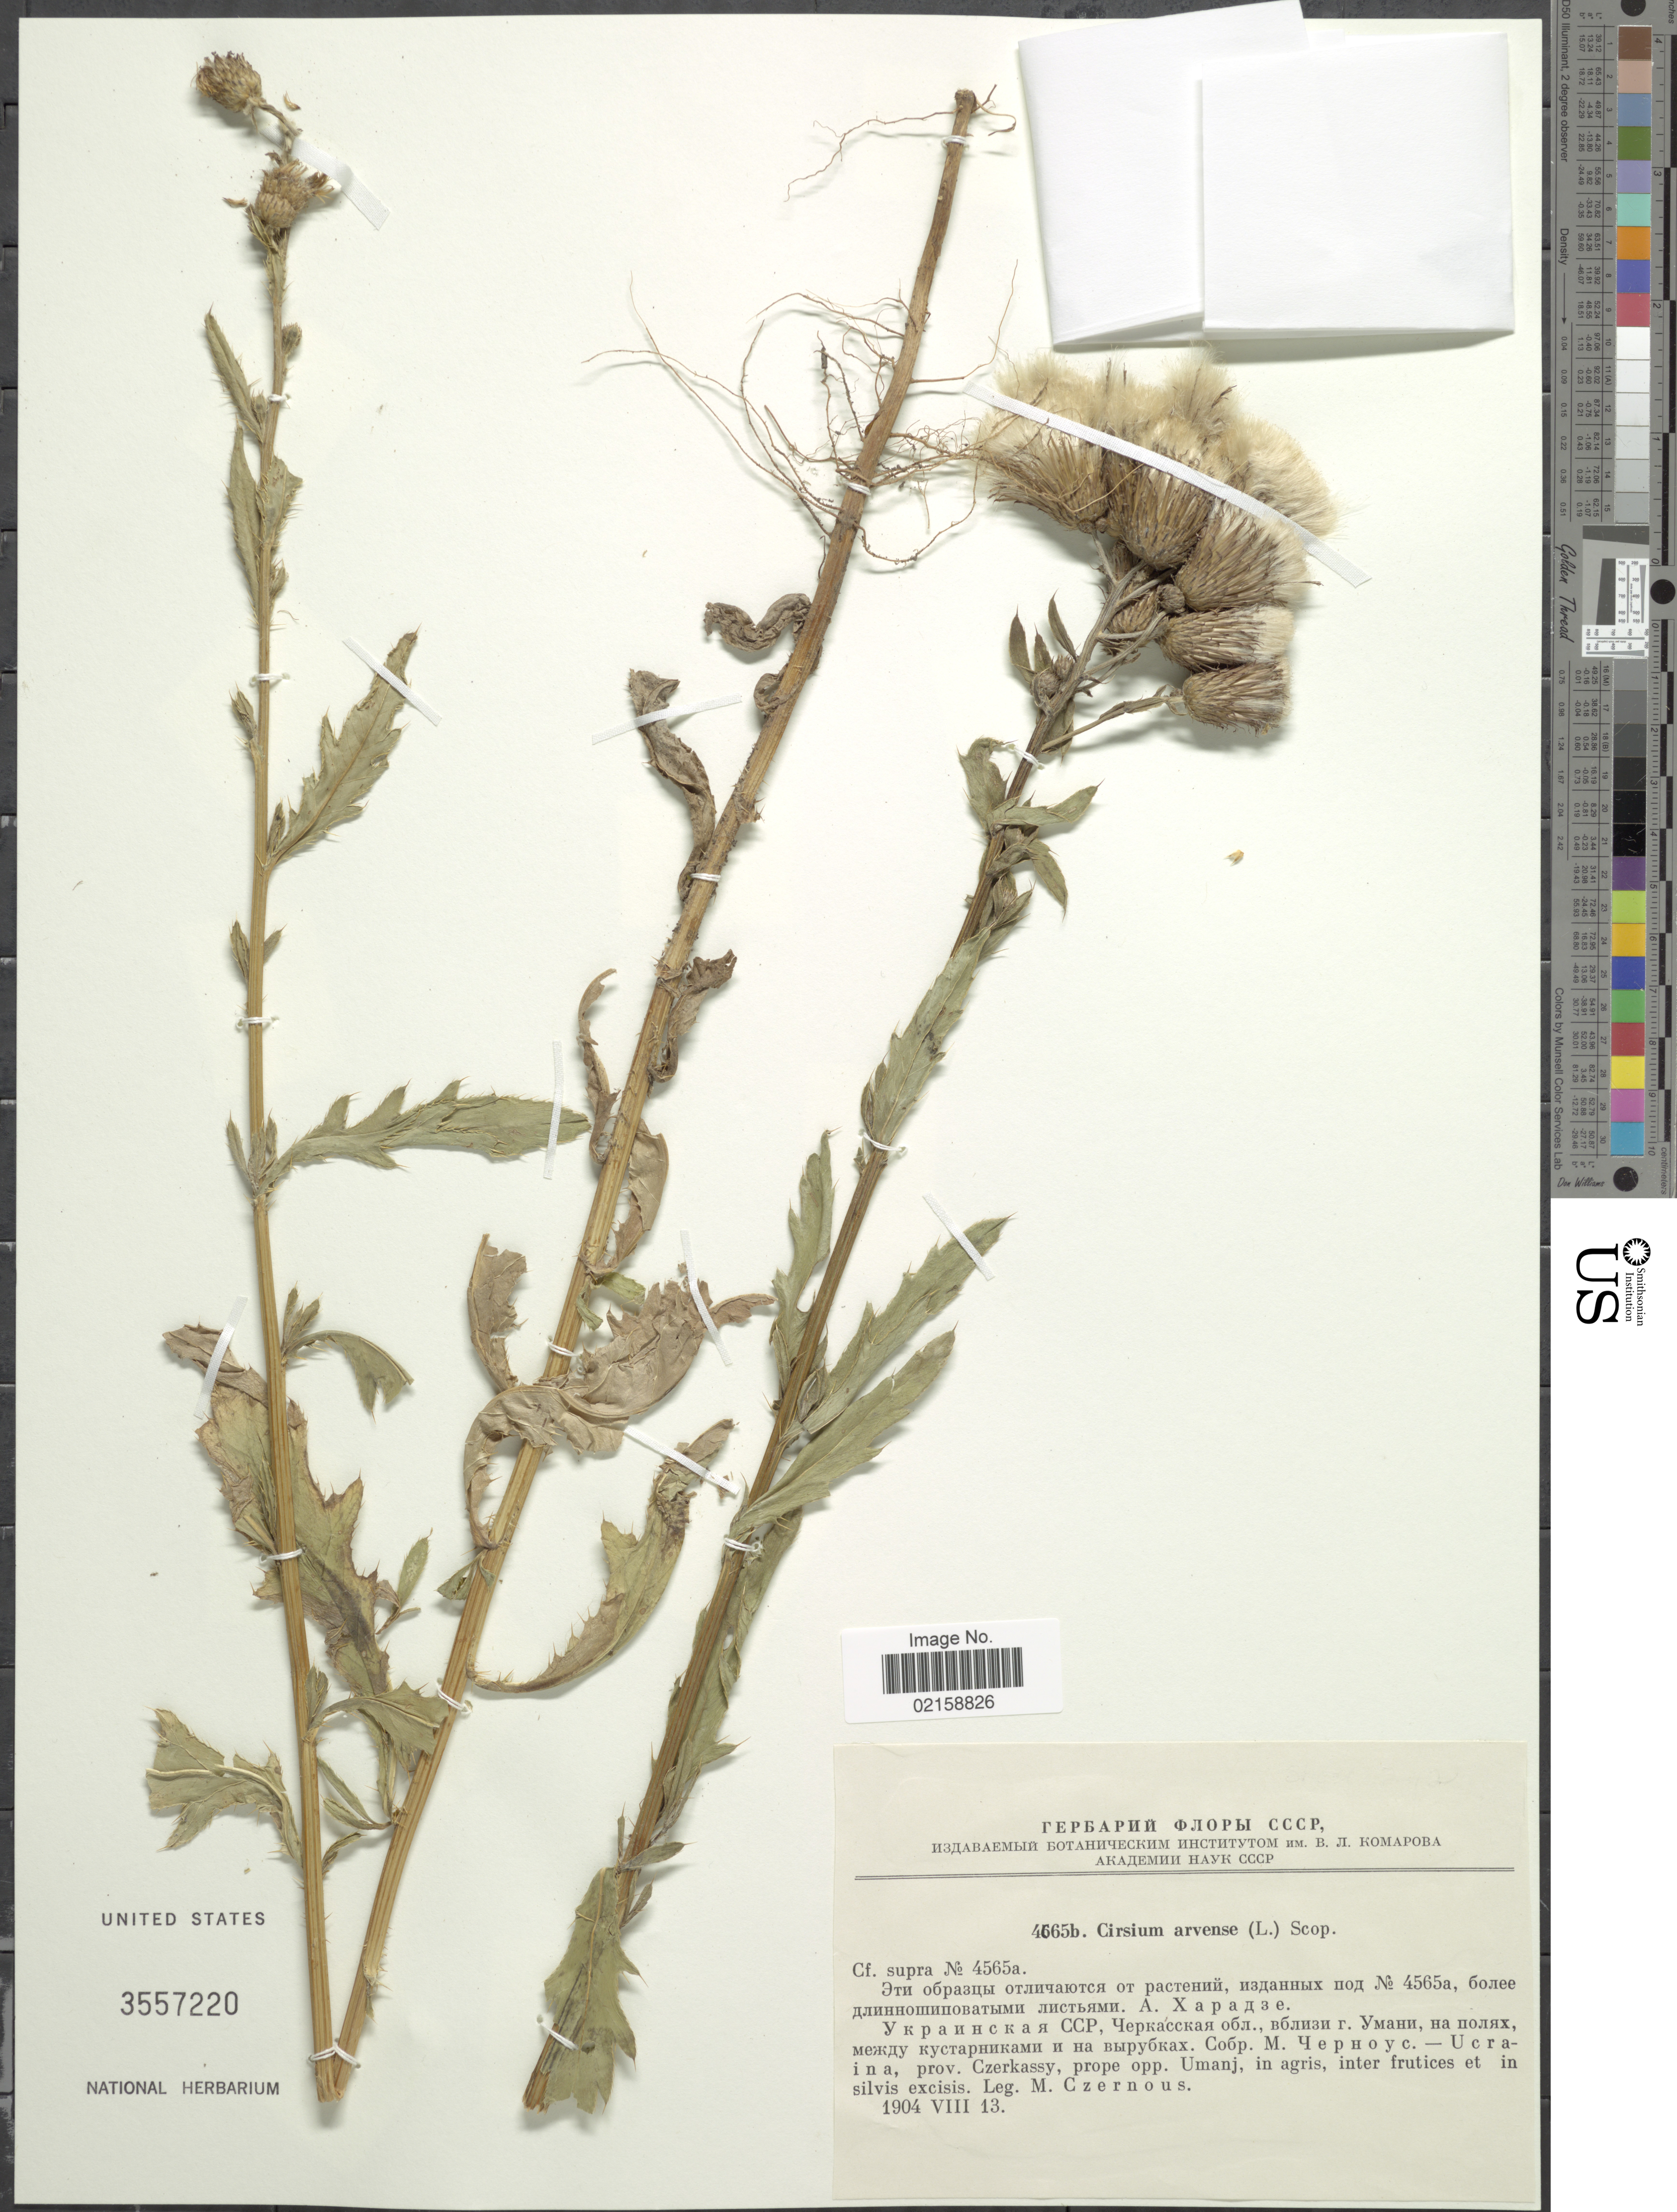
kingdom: Plantae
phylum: Tracheophyta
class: Magnoliopsida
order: Asterales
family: Asteraceae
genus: Cirsium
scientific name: Cirsium arvense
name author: (L.) Scop.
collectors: M. Czernous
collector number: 4665b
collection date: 1904-08-13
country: Ukraine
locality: Prov. Czerkassy, prope opp. Umanj, in agris, inter frutices et in silvis excisis.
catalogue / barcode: US 3557220